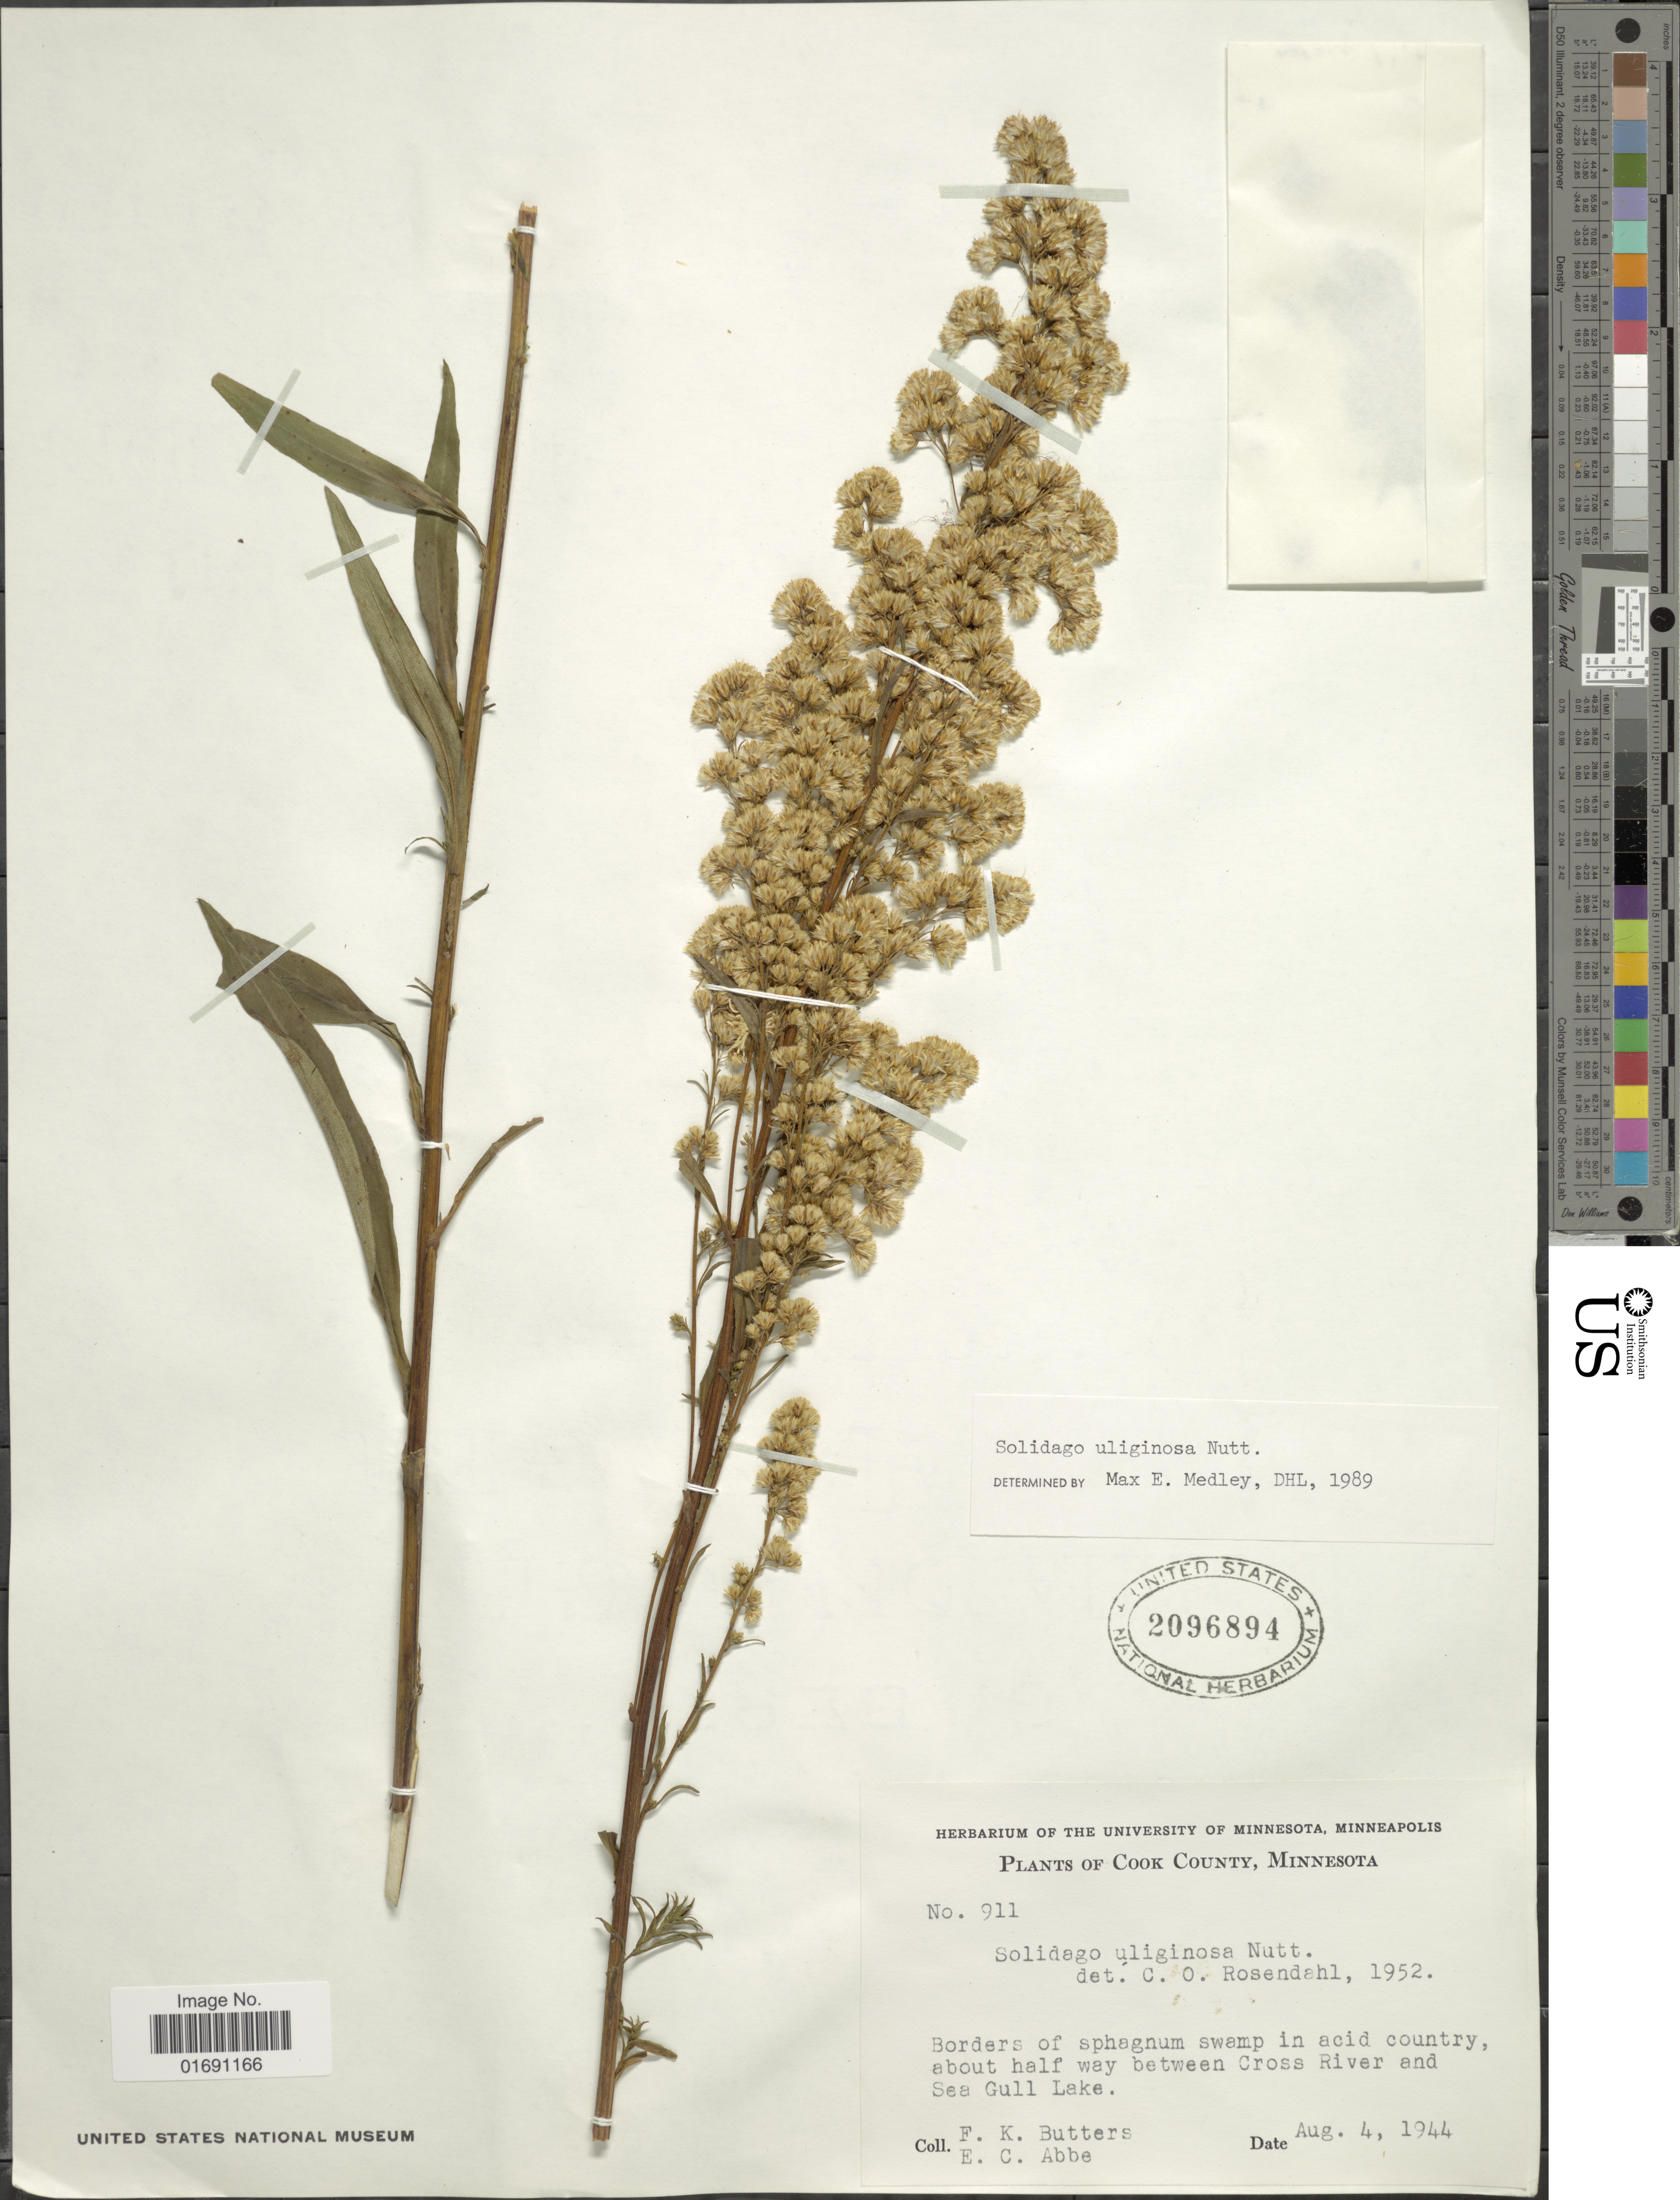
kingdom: Plantae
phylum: Tracheophyta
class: Magnoliopsida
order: Asterales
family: Asteraceae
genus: Solidago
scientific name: Solidago uliginosa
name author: Nutt.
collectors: F. K. Butters & E. C. Abbe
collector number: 911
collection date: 1944-08-04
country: United States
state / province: Minnesota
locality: Cook County, Borders of sphagnum swamp in acid country, about half way between Cross River and Sea Gull Lake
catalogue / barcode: US 2096894